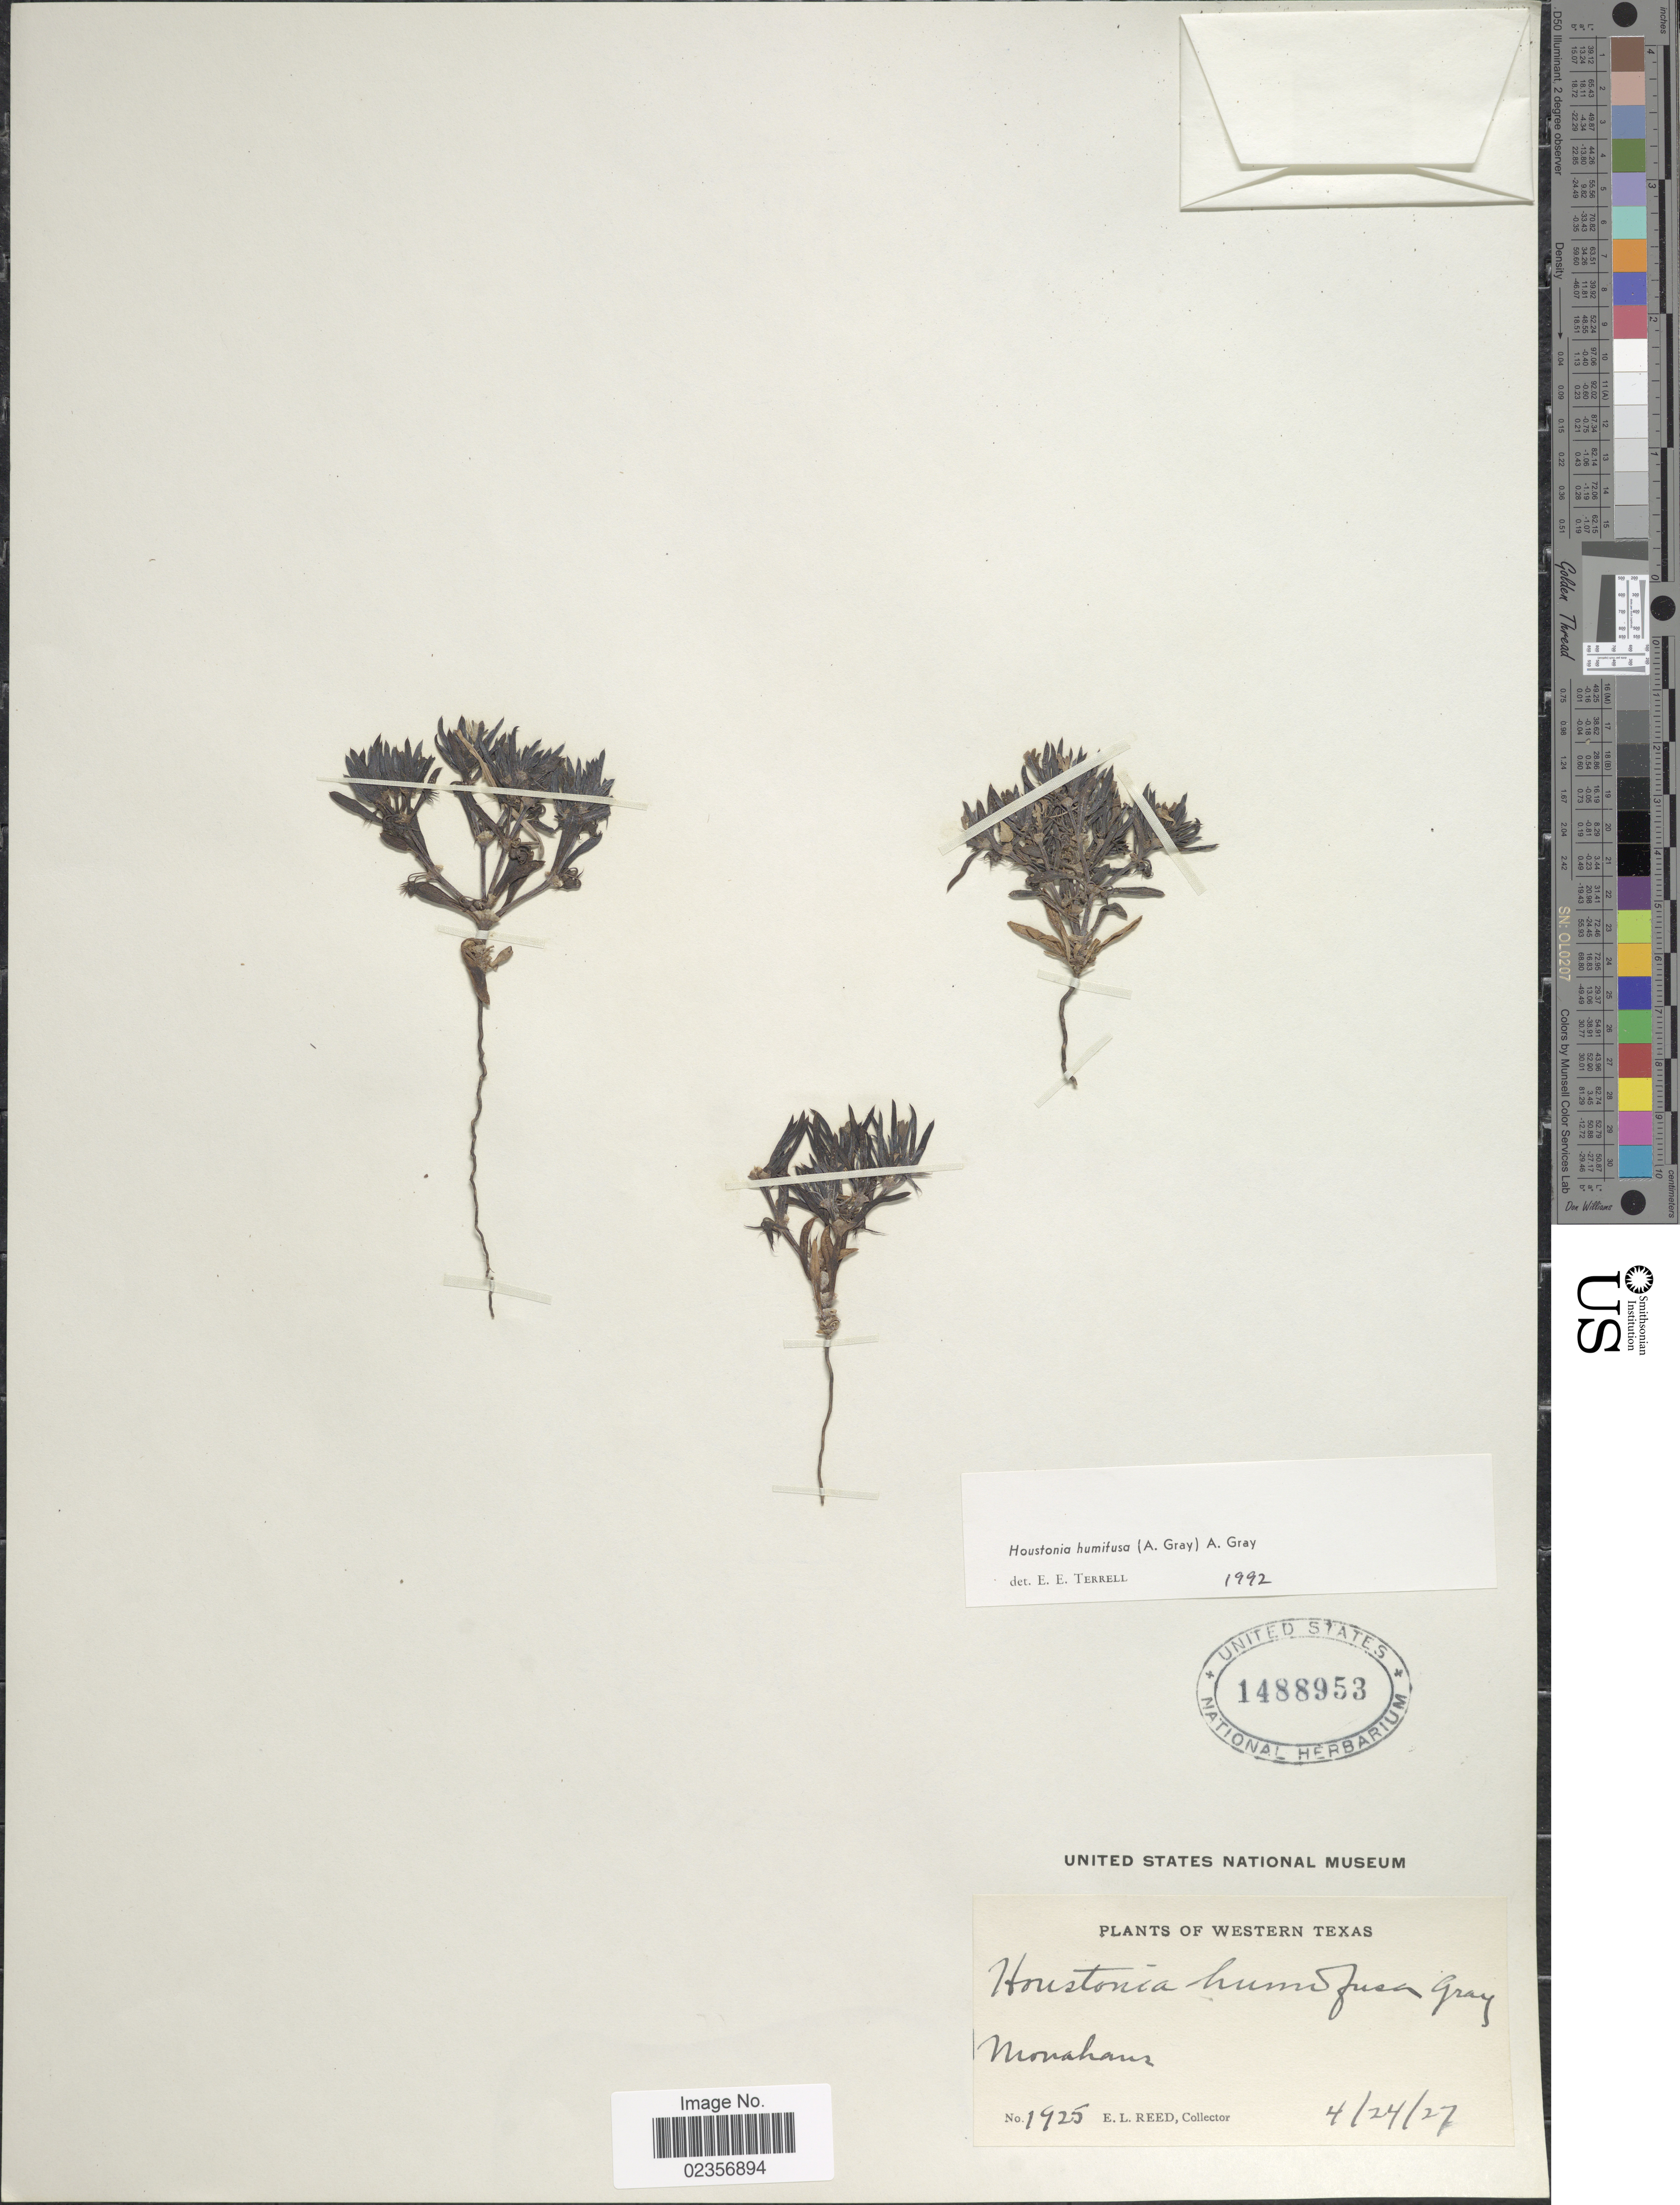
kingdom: Plantae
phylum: Tracheophyta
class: Magnoliopsida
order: Gentianales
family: Rubiaceae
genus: Houstonia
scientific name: Houstonia humifusa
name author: (A. Gray) A. Gray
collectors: E. Reed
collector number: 1925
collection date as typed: Transcribed d/m/y: 24/4/27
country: United States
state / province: Texas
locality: Western Texas, Monahans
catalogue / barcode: US 1488953